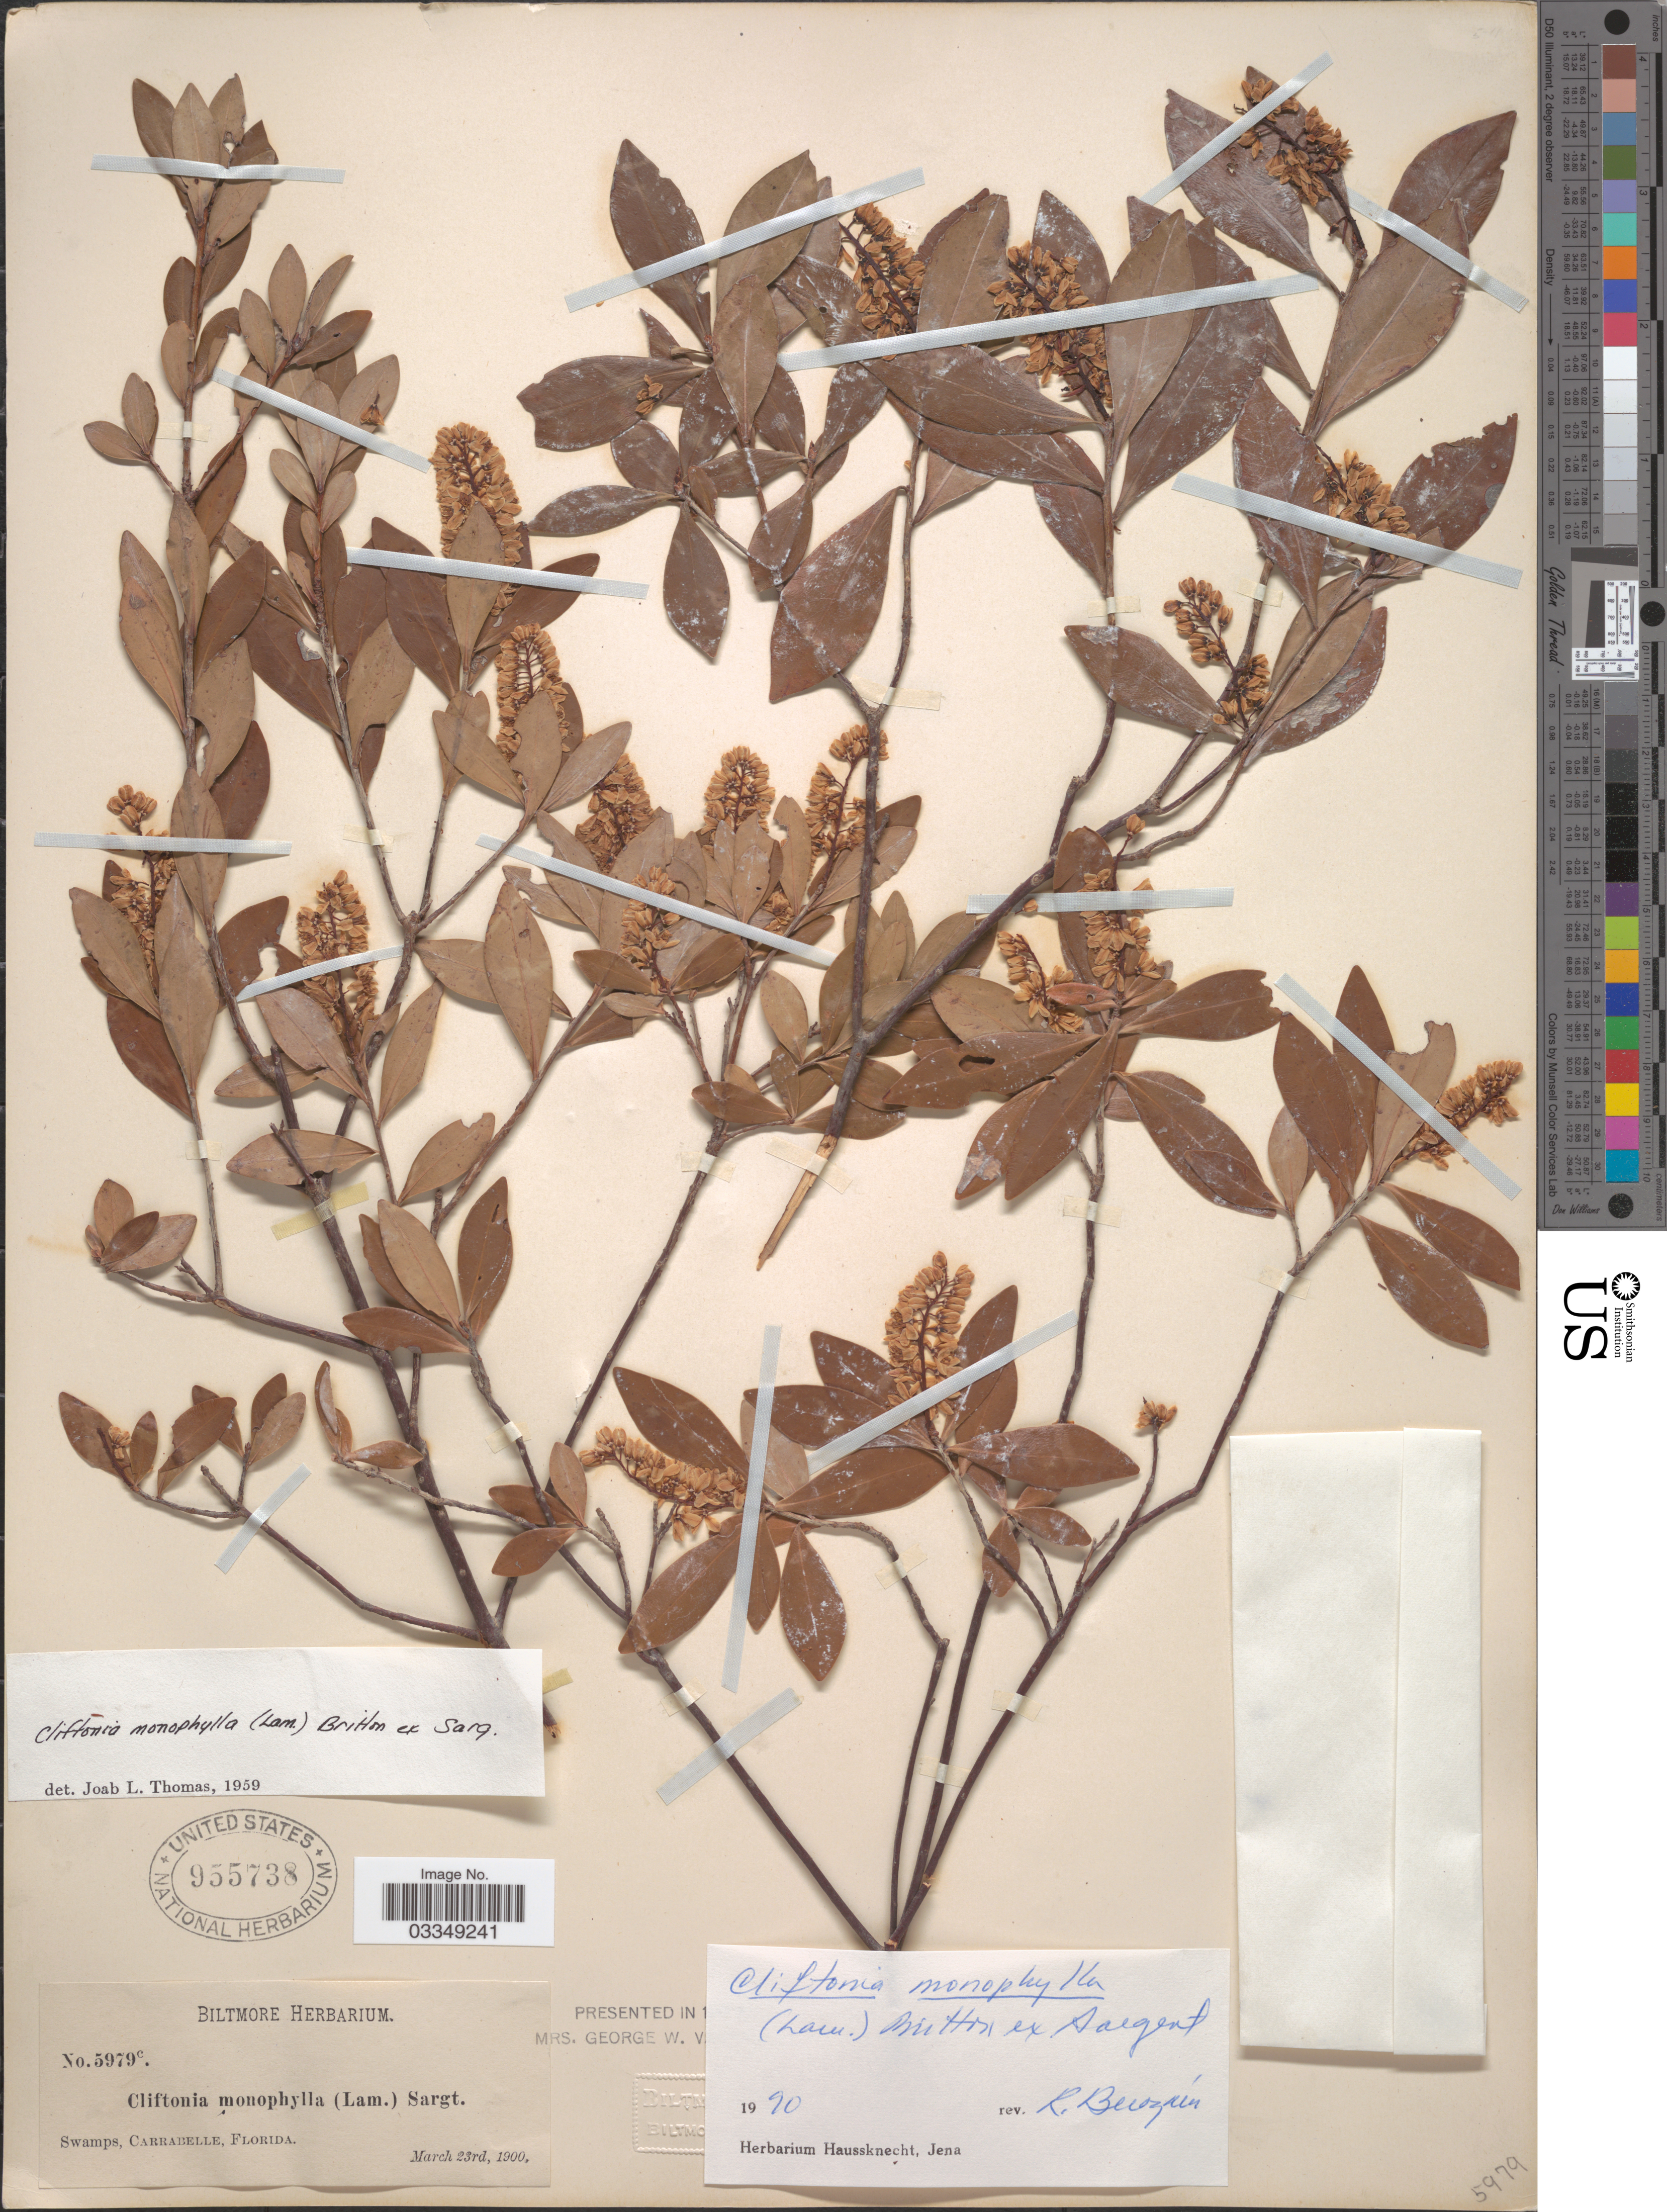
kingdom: Plantae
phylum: Tracheophyta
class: Magnoliopsida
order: Ericales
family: Cyrillaceae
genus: Cliftonia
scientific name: Cliftonia monophylla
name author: (Lam.) Britton ex Sarg.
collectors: ex herb. Biltmore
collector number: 5979c.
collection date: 1900-03-23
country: United States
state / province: Florida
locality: Carrabelle.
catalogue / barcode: US 955738